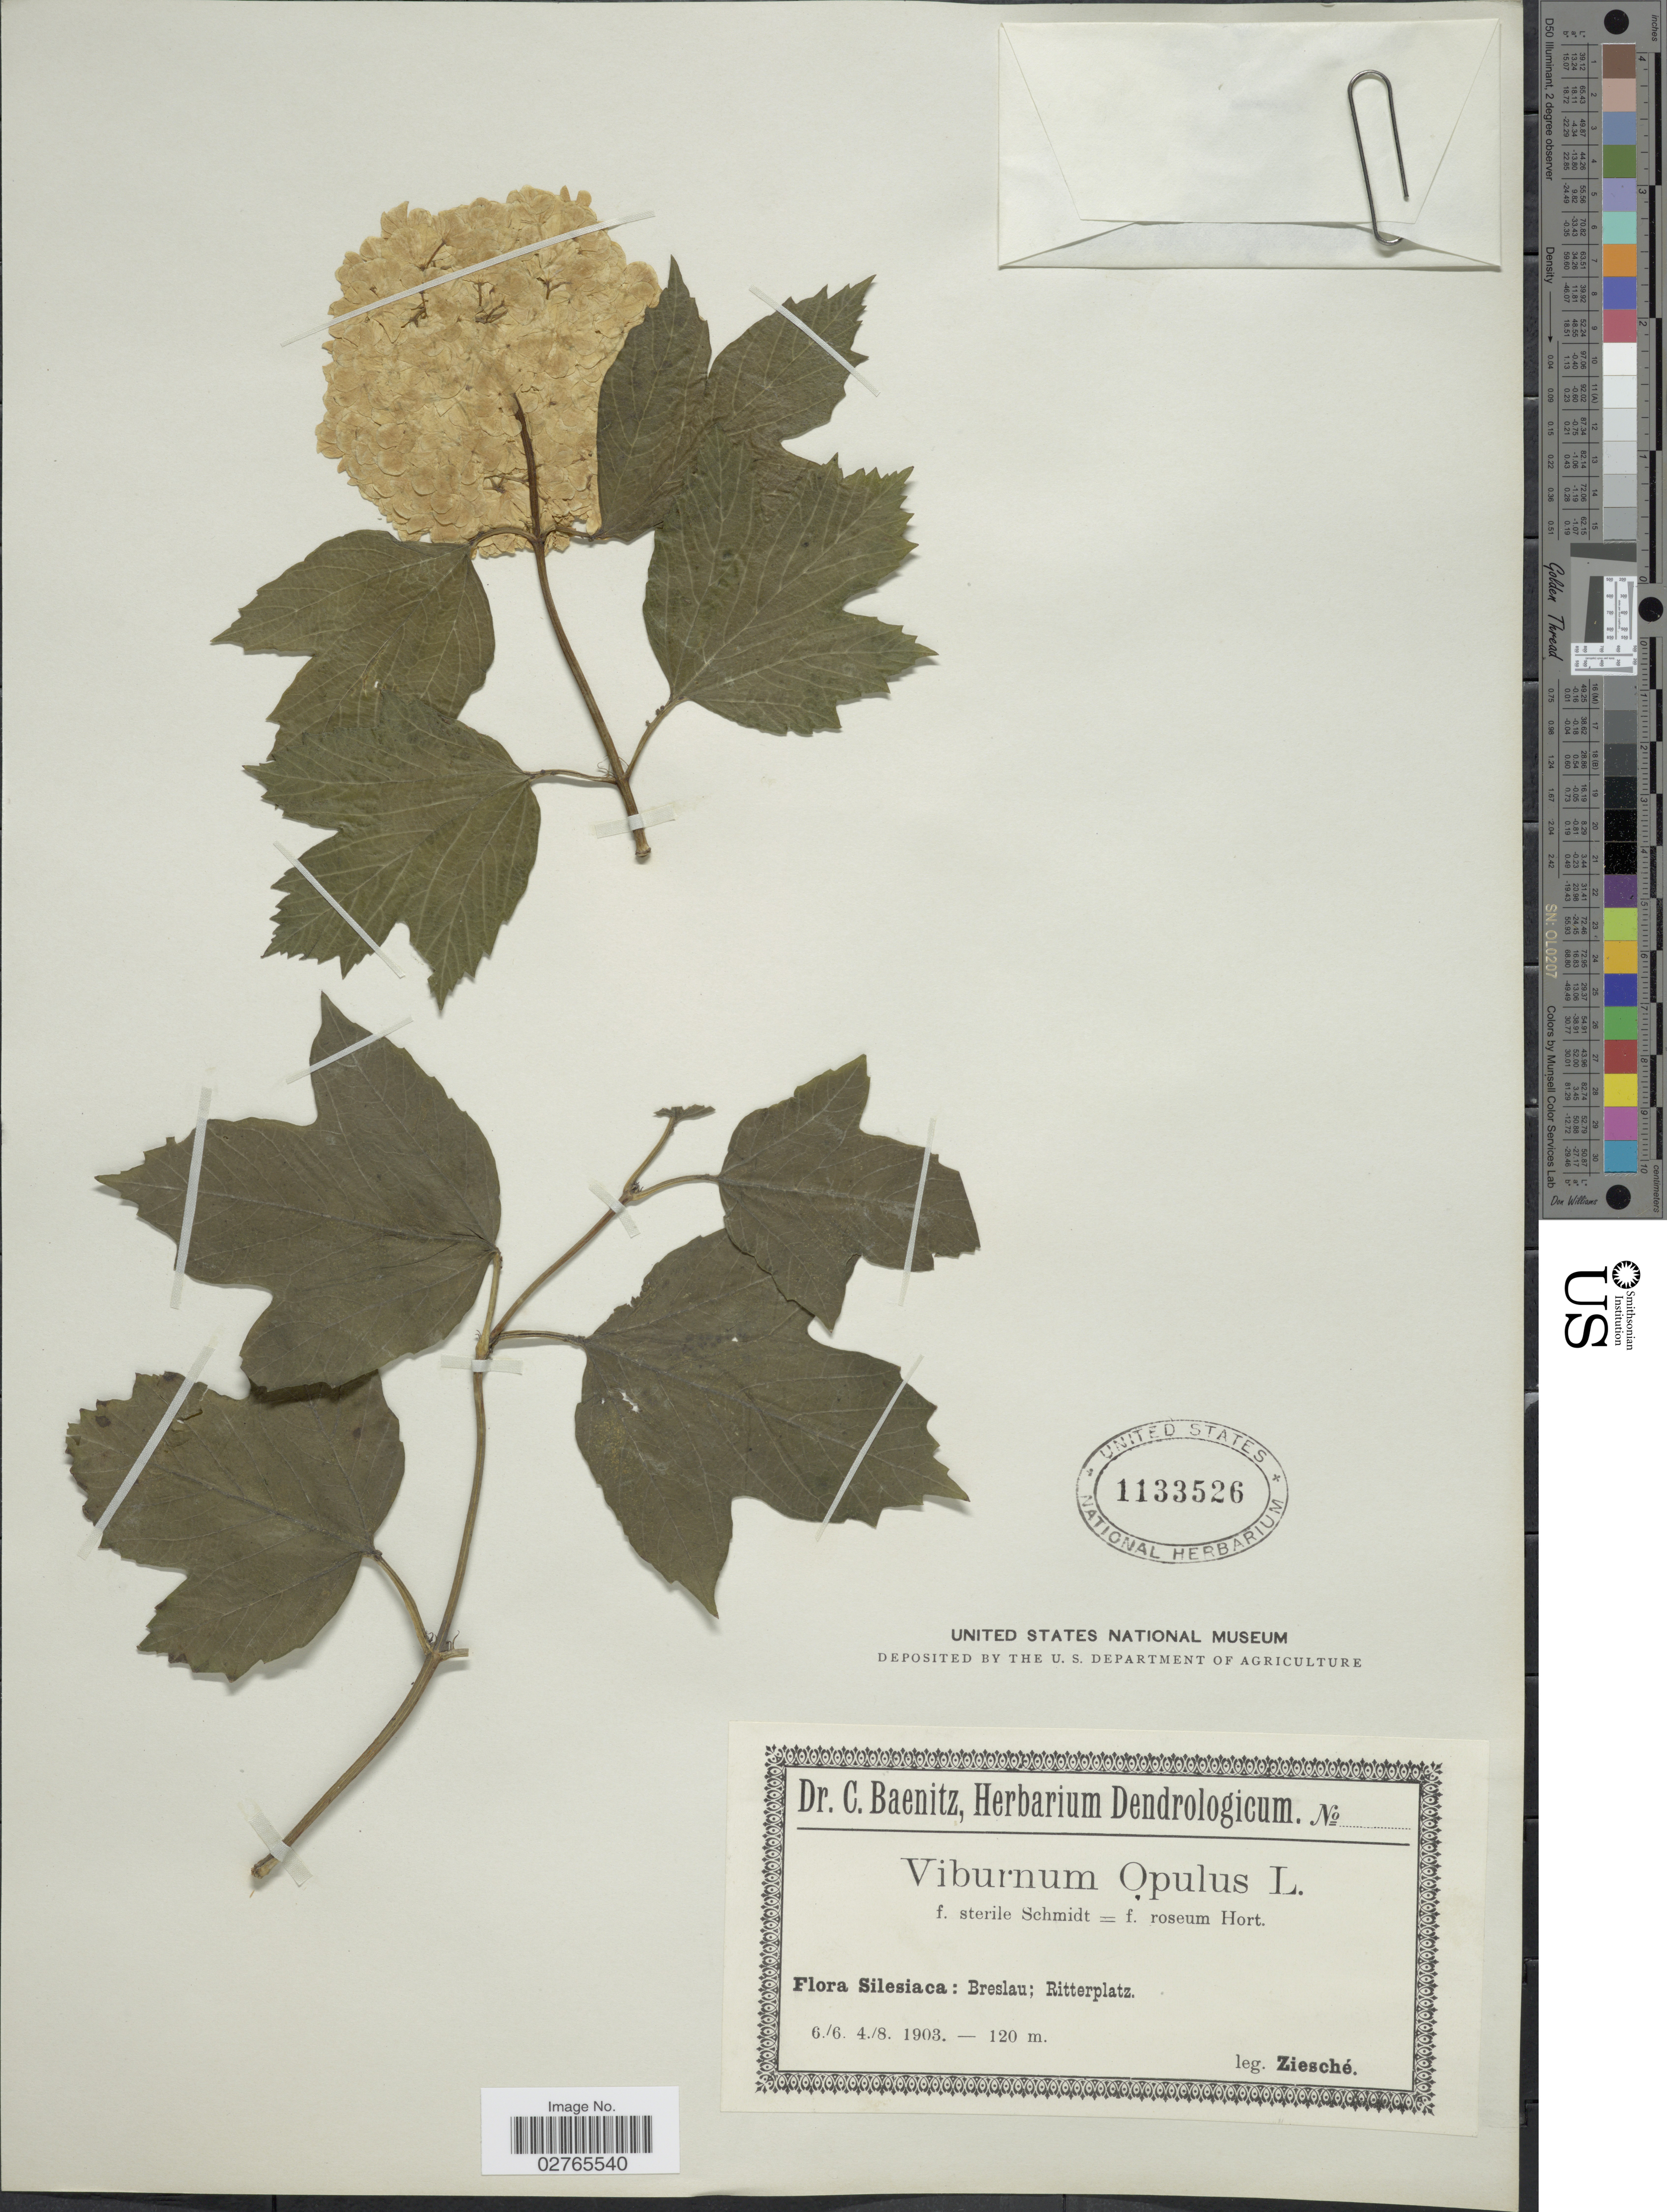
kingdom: Plantae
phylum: Tracheophyta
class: Magnoliopsida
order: Dipsacales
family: Viburnaceae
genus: Viburnum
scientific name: Viburnum opulus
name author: L.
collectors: Ziesché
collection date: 1903-06-06/1903-08-04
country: Poland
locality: Silesiaca: Breslau; Ritterplatz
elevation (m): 120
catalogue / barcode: US 1133526